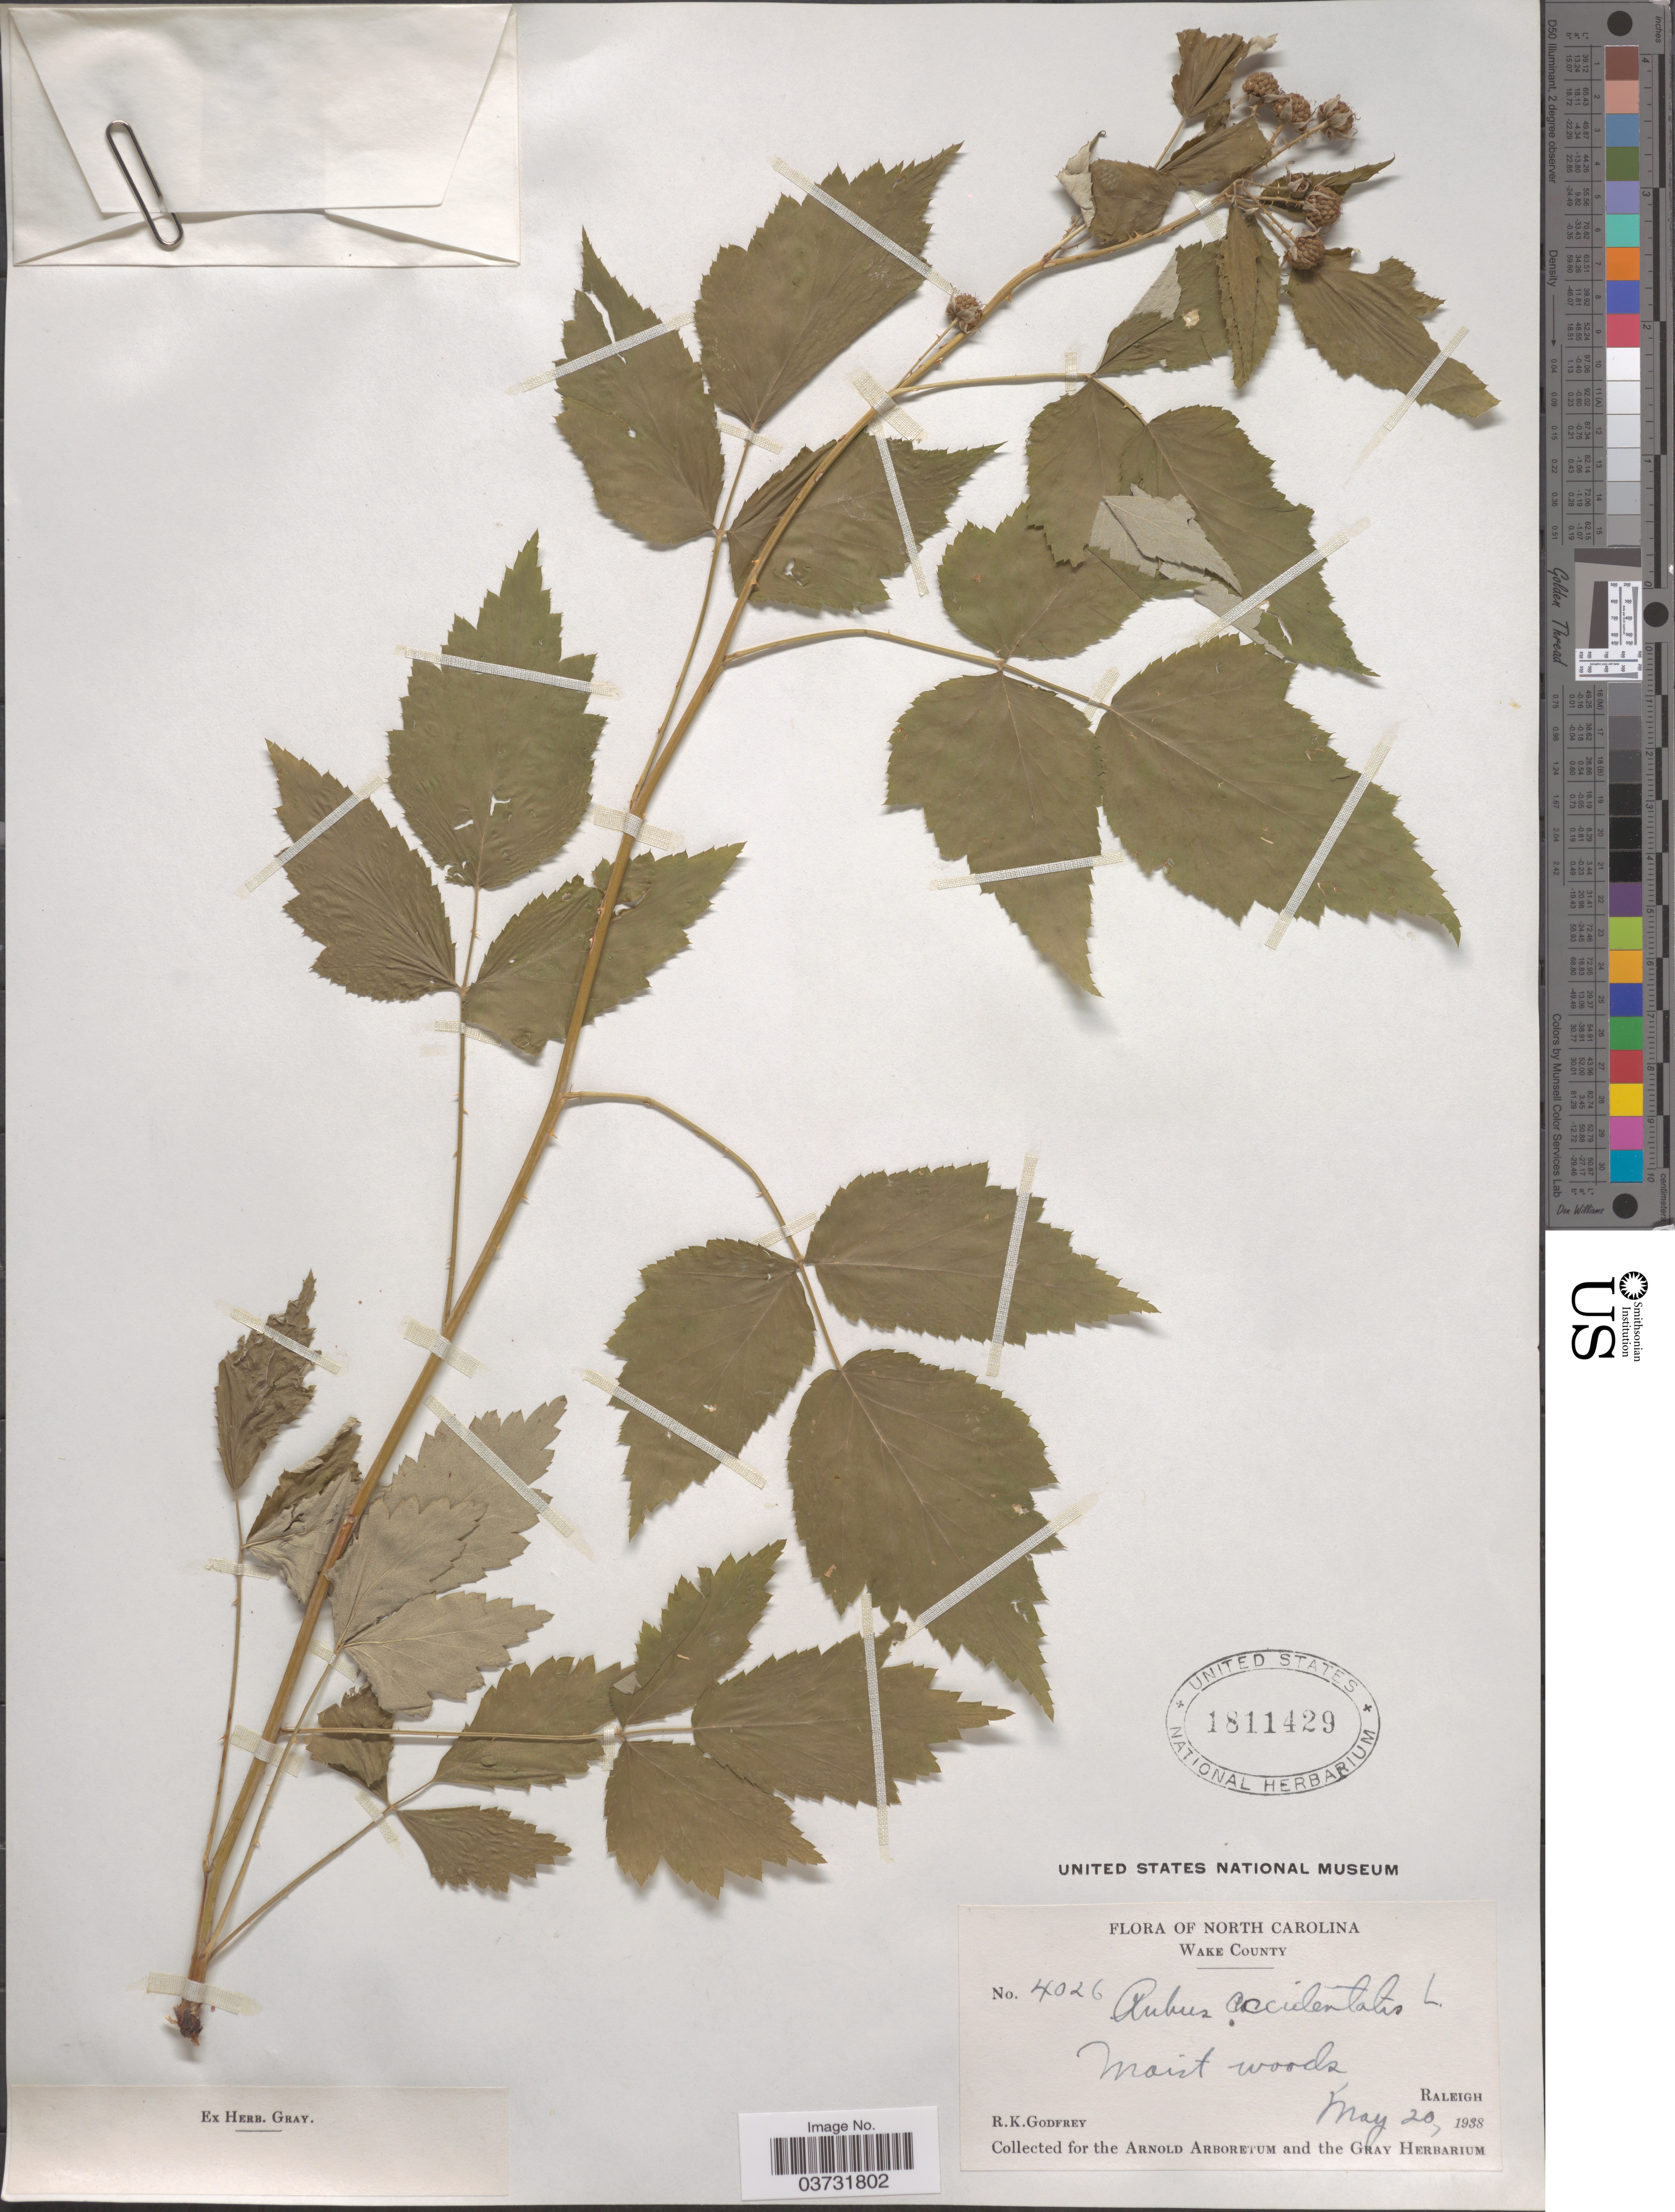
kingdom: Plantae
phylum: Tracheophyta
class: Magnoliopsida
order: Rosales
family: Rosaceae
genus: Rubus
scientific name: Rubus occidentalis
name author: L.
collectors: R. K. Godfrey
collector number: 4026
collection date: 1938-05-20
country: United States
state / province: North Carolina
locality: Wake County. Raleigh.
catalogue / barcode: US 1811429